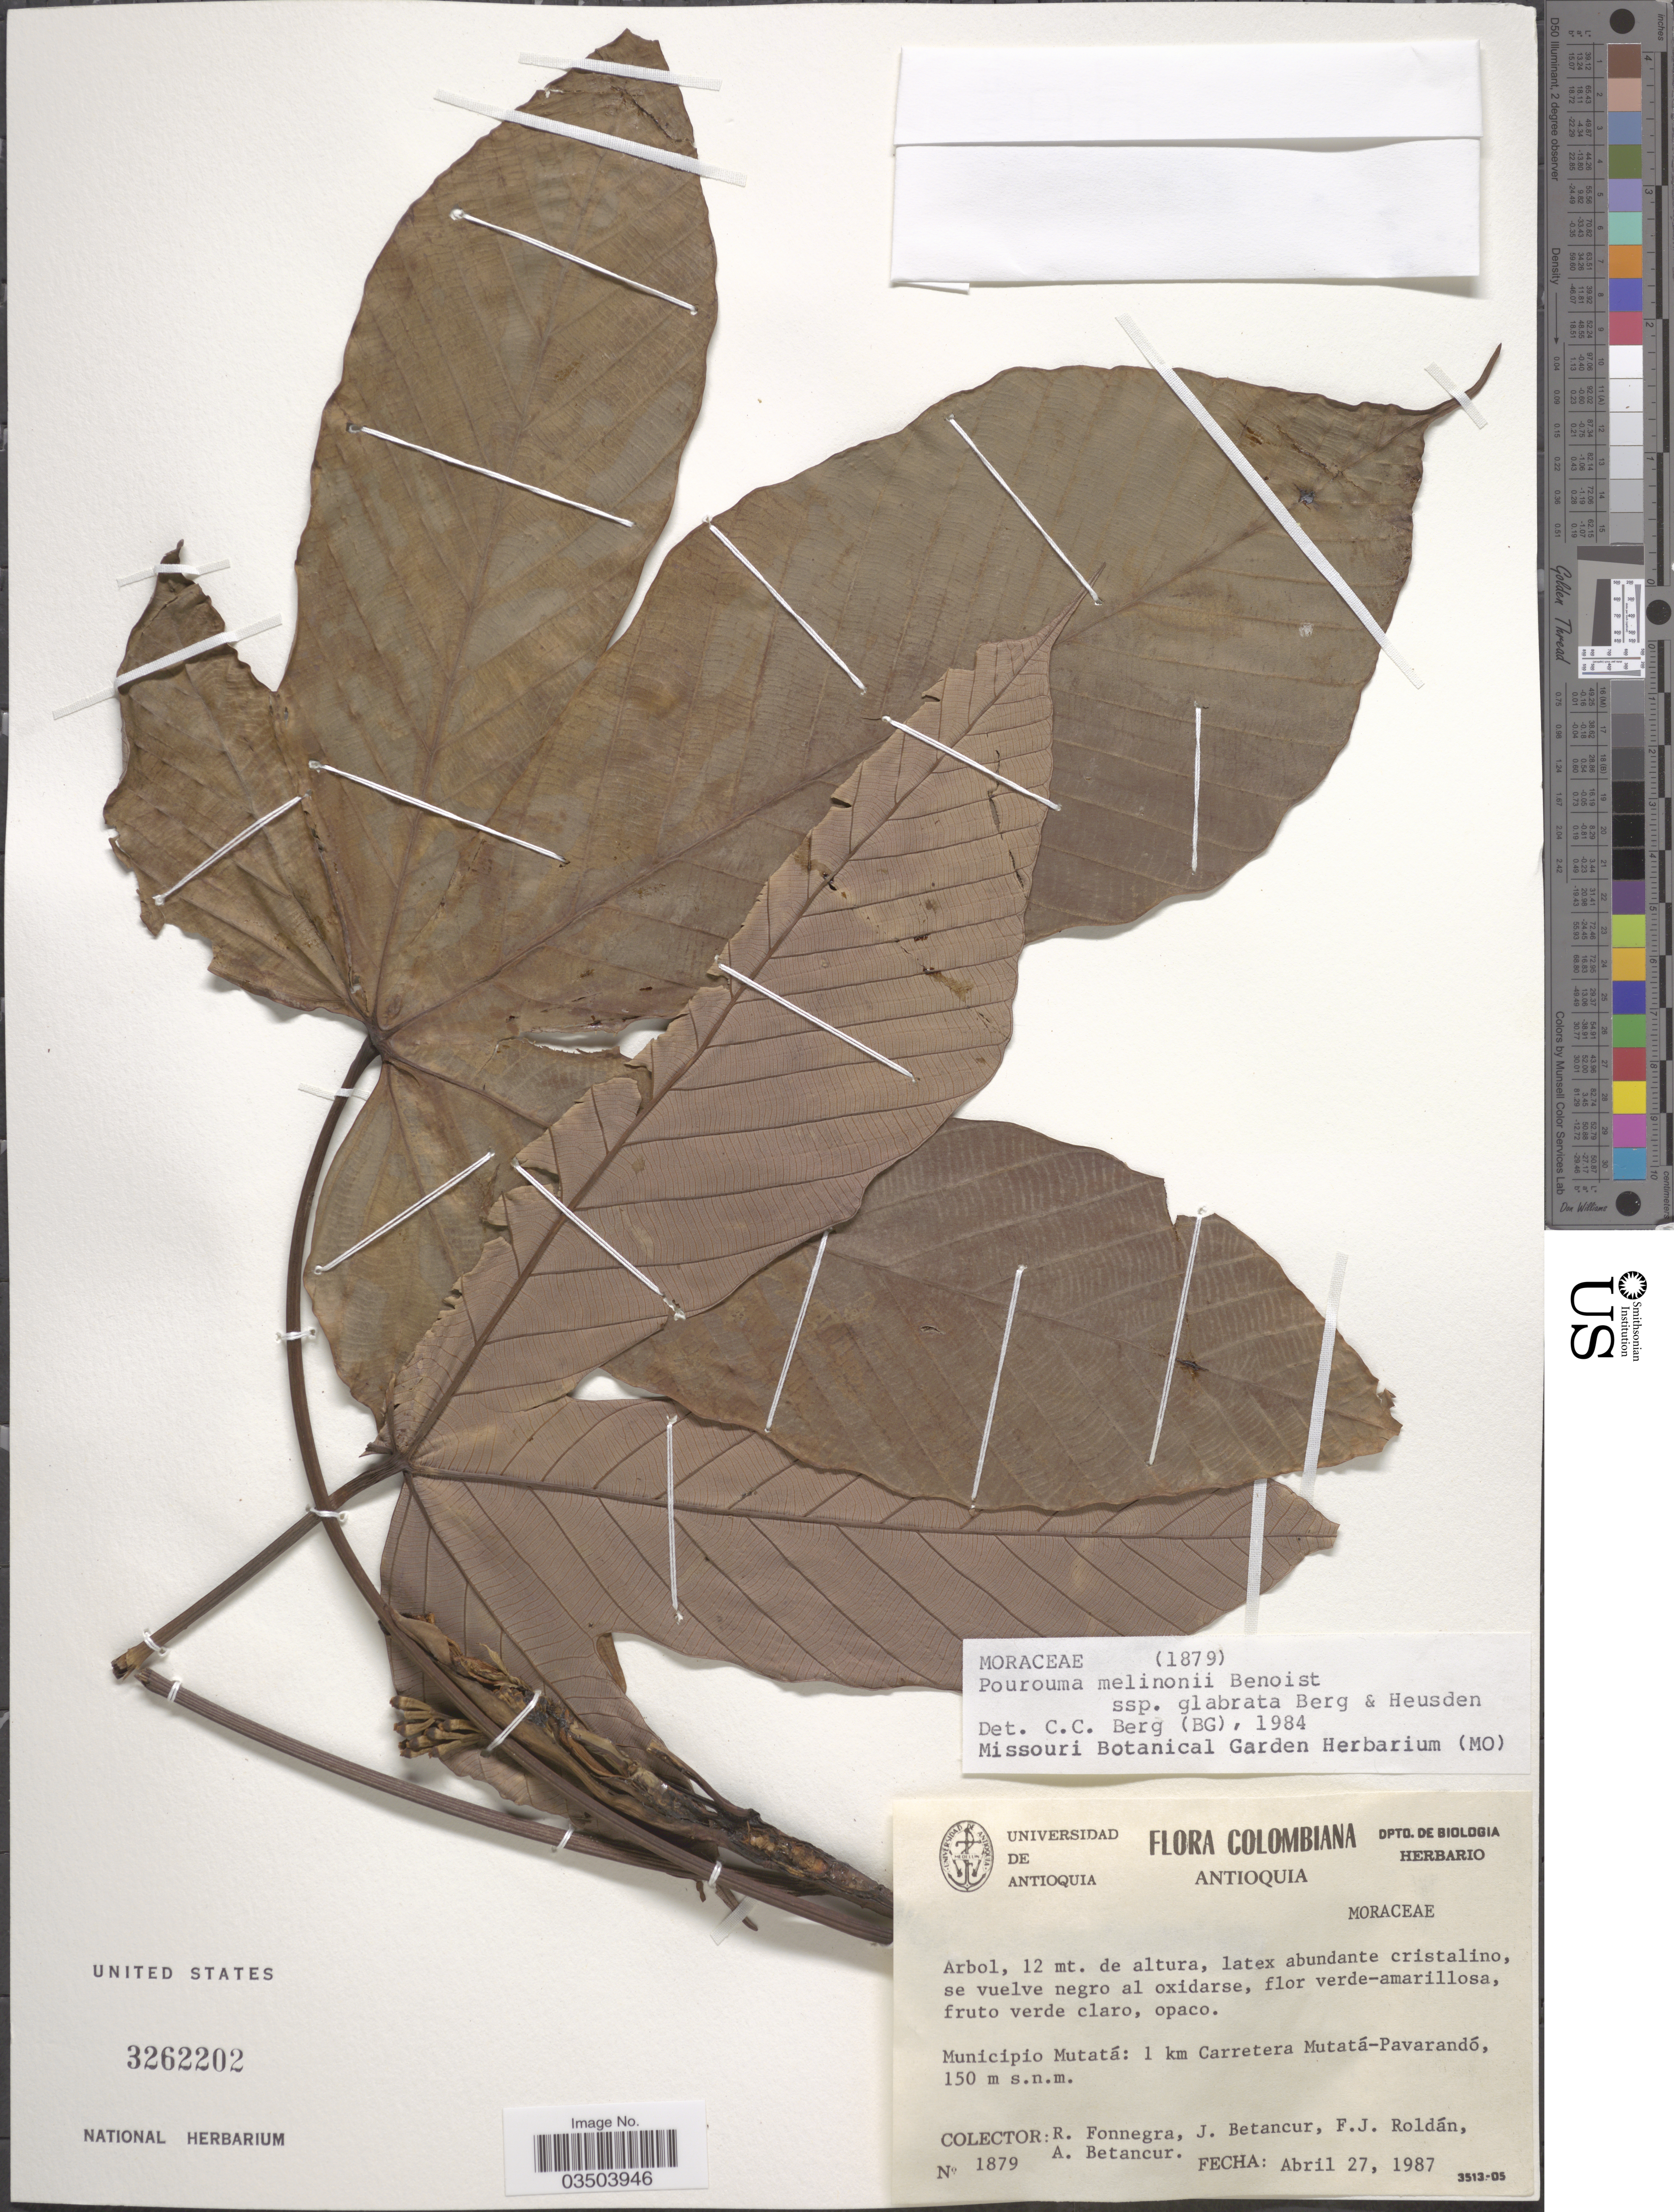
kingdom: Plantae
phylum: Tracheophyta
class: Magnoliopsida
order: Rosales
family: Urticaceae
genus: Pourouma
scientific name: Pourouma melinonii subsp. glabrata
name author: C.C. Berg & Heusden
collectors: R. Fonnegra, J. Betancur, F. J. Roldán & A. Betancur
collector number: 1879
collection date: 1987-04-27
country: Colombia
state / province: Antioquia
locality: Municipio Mutatá: 1 km Carretera Mutatá-Pavarandó.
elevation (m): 150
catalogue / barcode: US 3262202